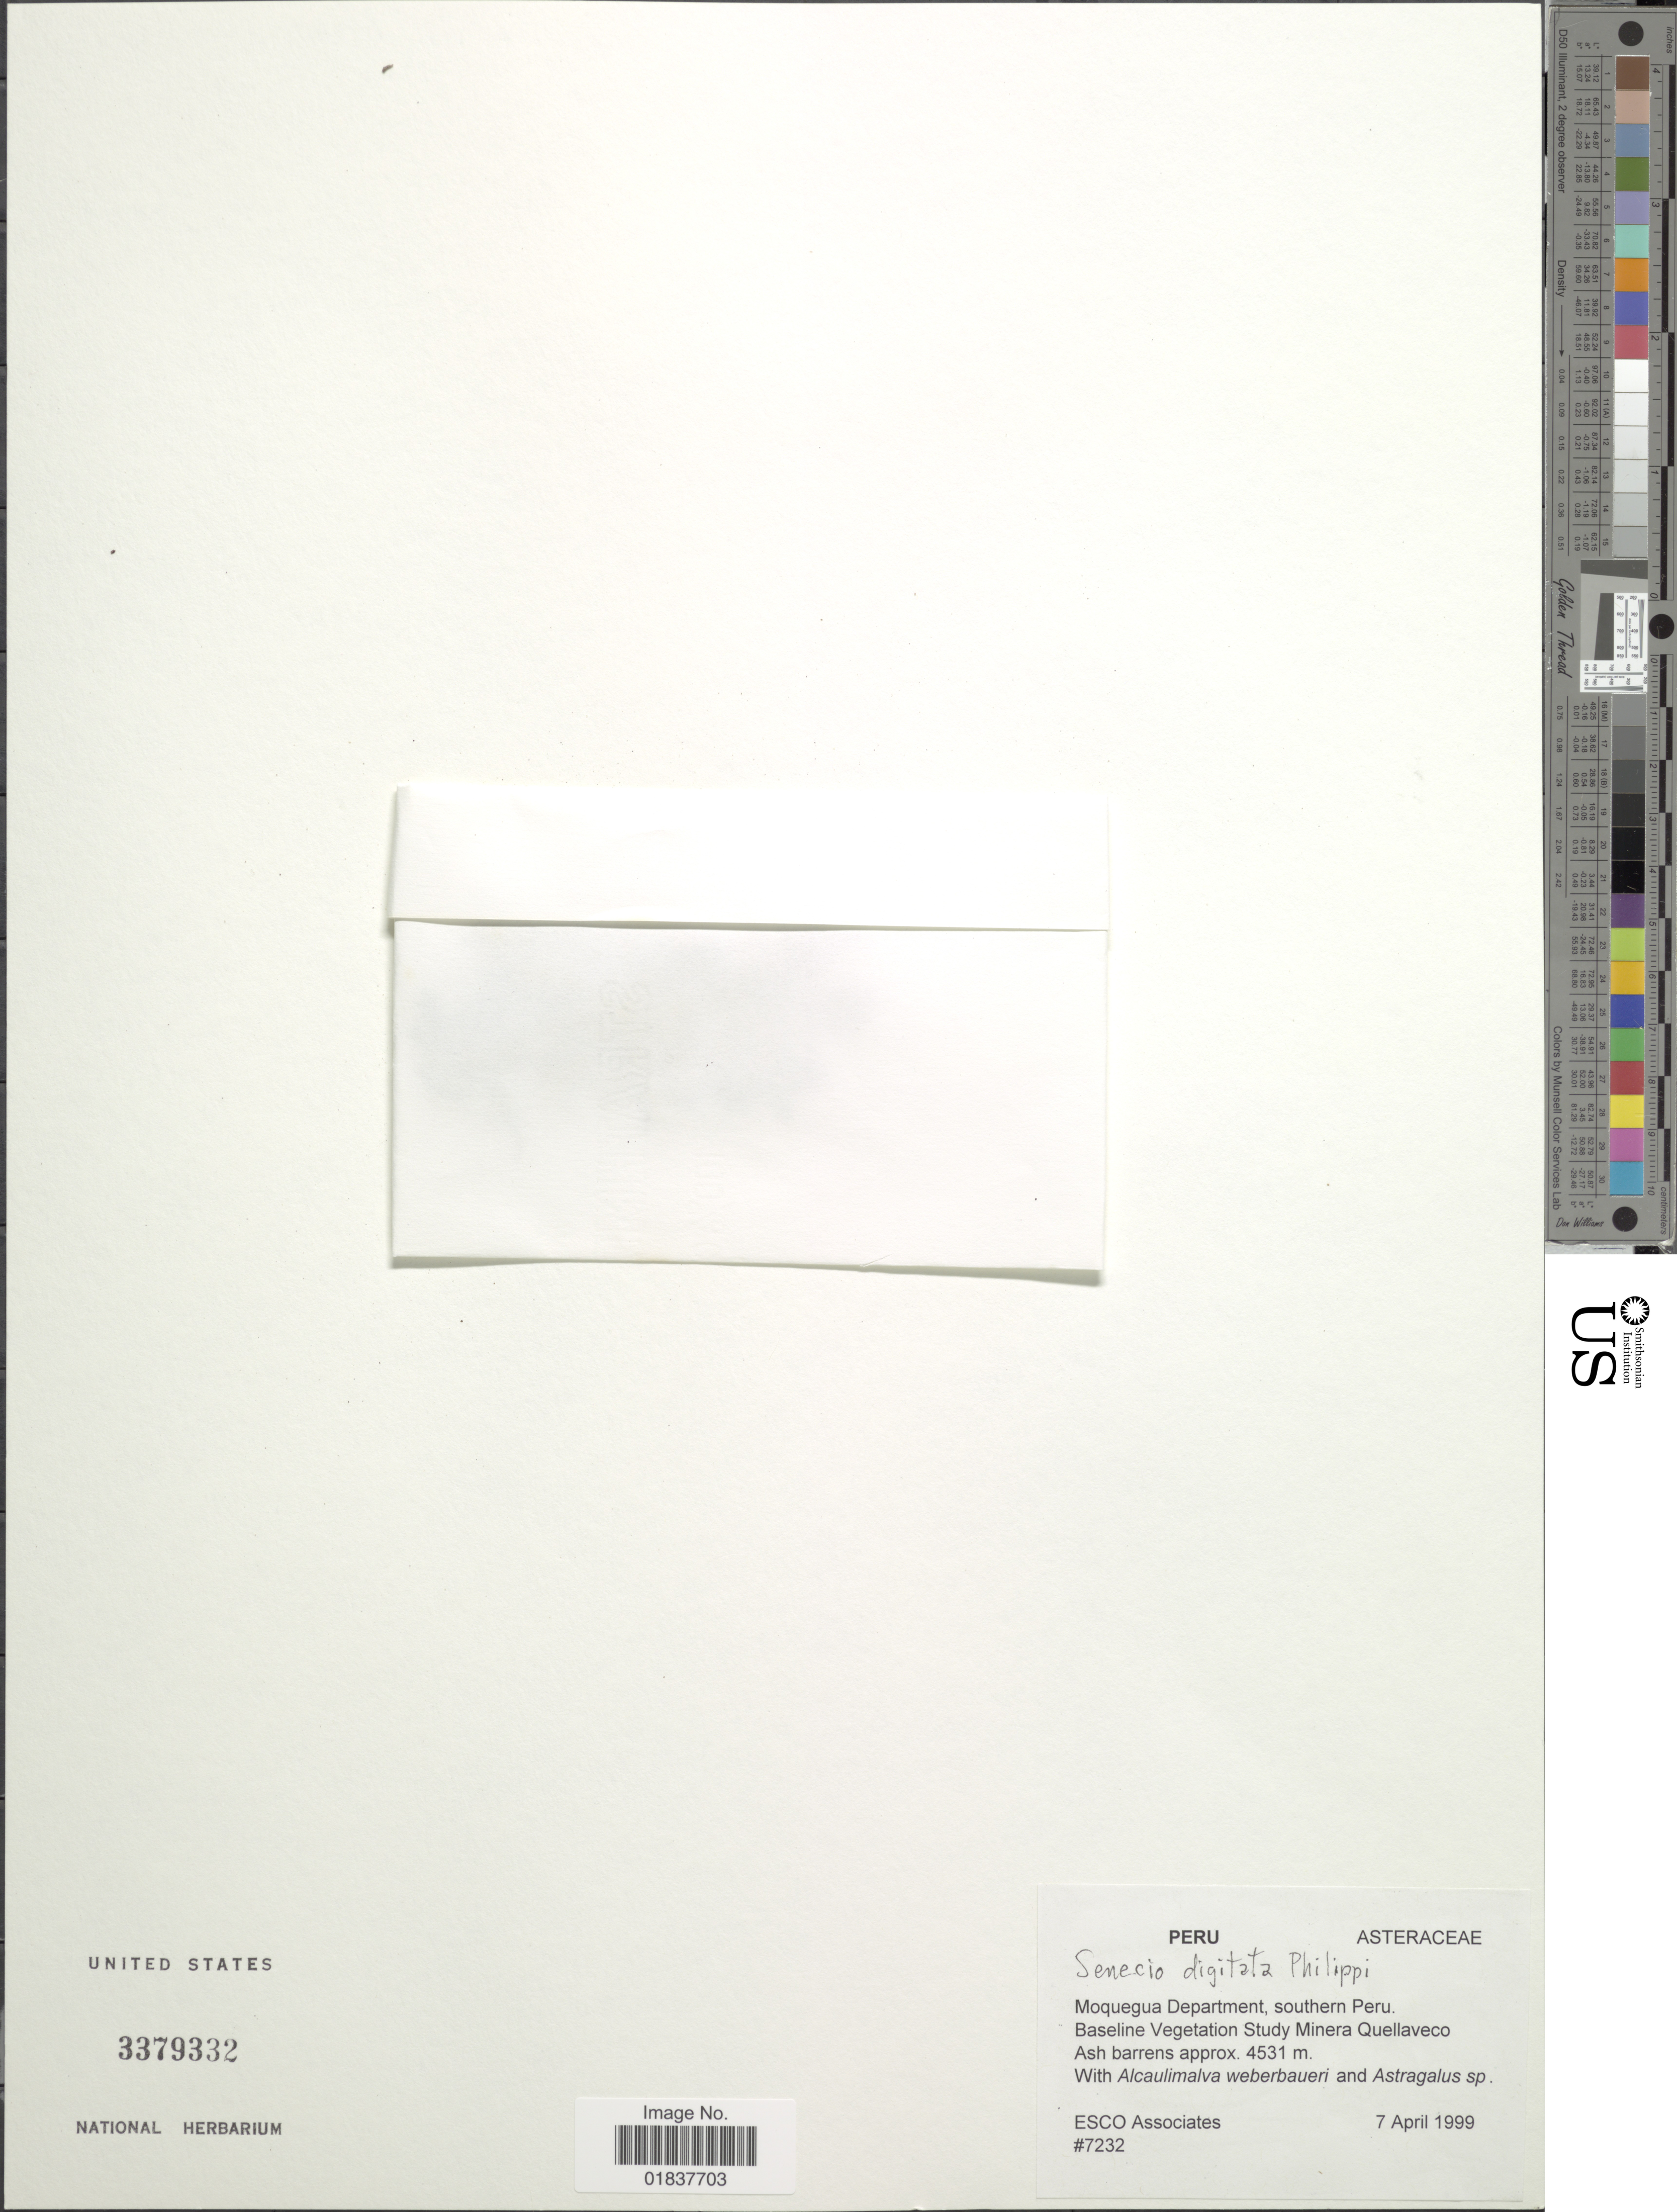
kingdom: Plantae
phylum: Tracheophyta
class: Magnoliopsida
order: Asterales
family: Asteraceae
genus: Senecio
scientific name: Senecio digitatus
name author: Phil.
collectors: ESCO Associates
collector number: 7232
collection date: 1999-04-07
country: Peru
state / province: Moquegua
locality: Southern Peru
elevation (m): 4531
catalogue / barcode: US 3379332